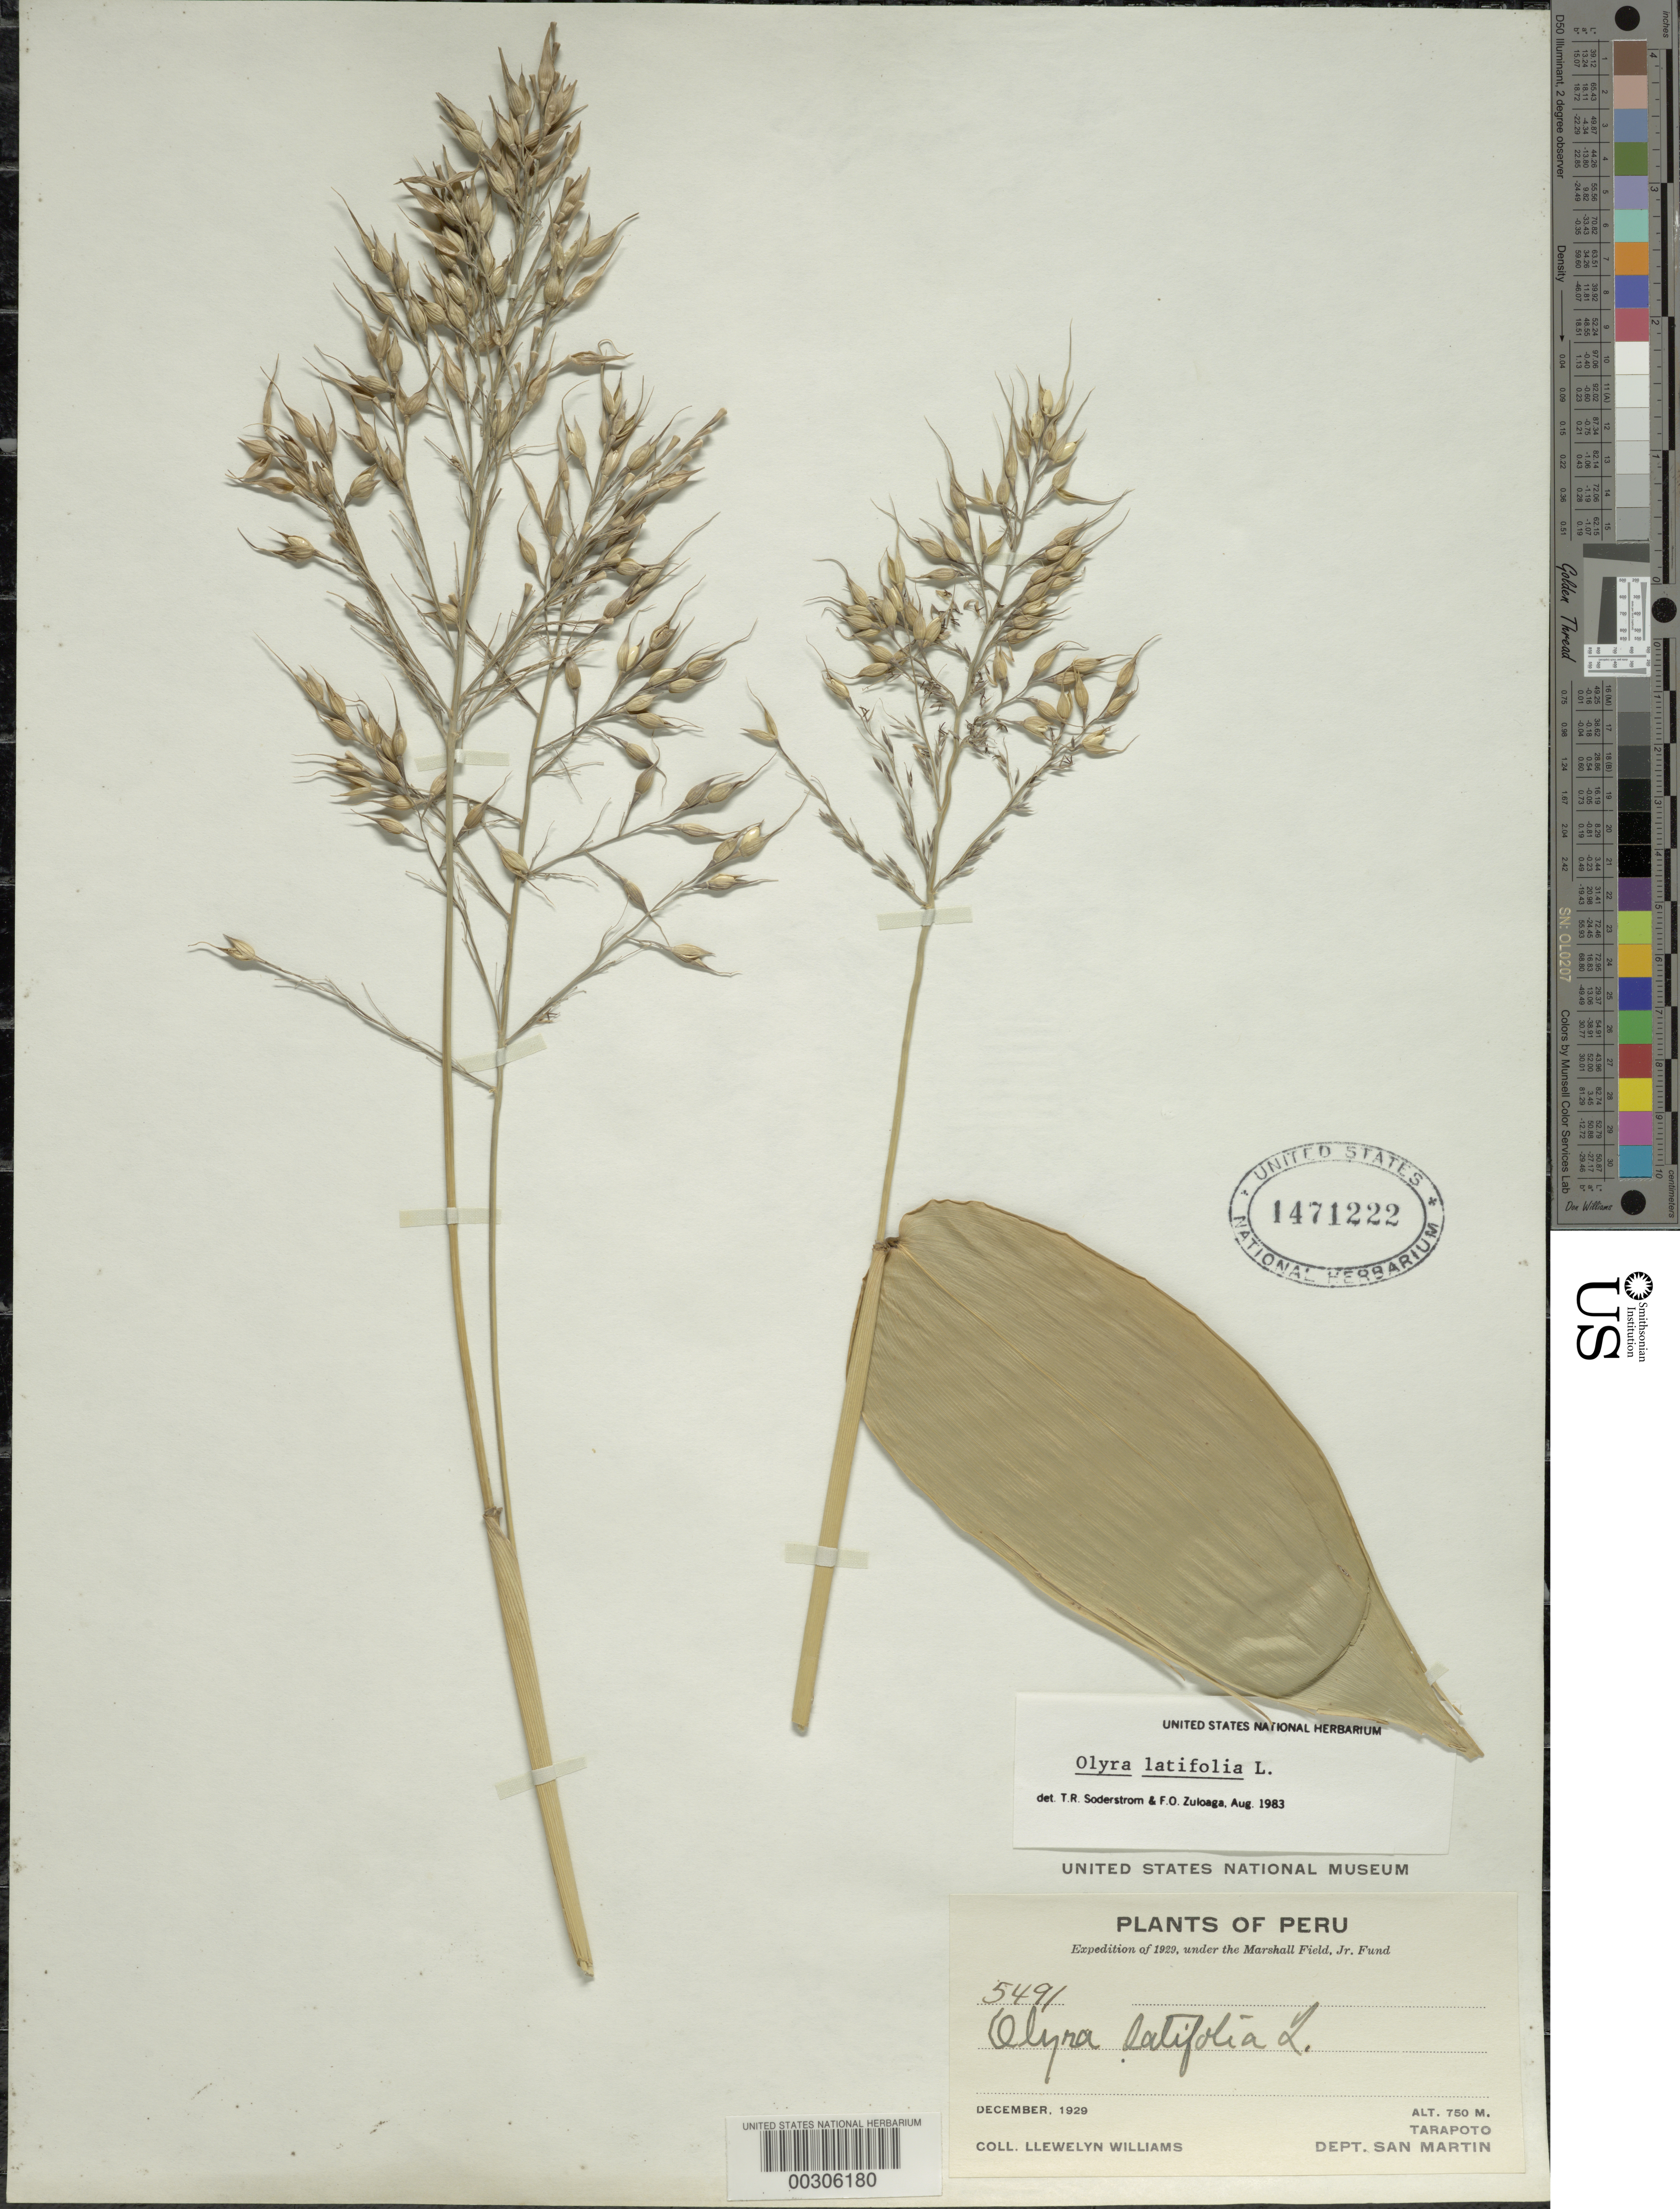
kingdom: Plantae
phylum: Tracheophyta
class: Liliopsida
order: Poales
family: Poaceae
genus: Olyra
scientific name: Olyra latifolia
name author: L.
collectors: Ll. Williams & A. H. Alston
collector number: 5491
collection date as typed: Dec 1929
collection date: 1929-12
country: Peru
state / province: San Martín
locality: Tarapoto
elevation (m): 750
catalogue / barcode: US 1471222